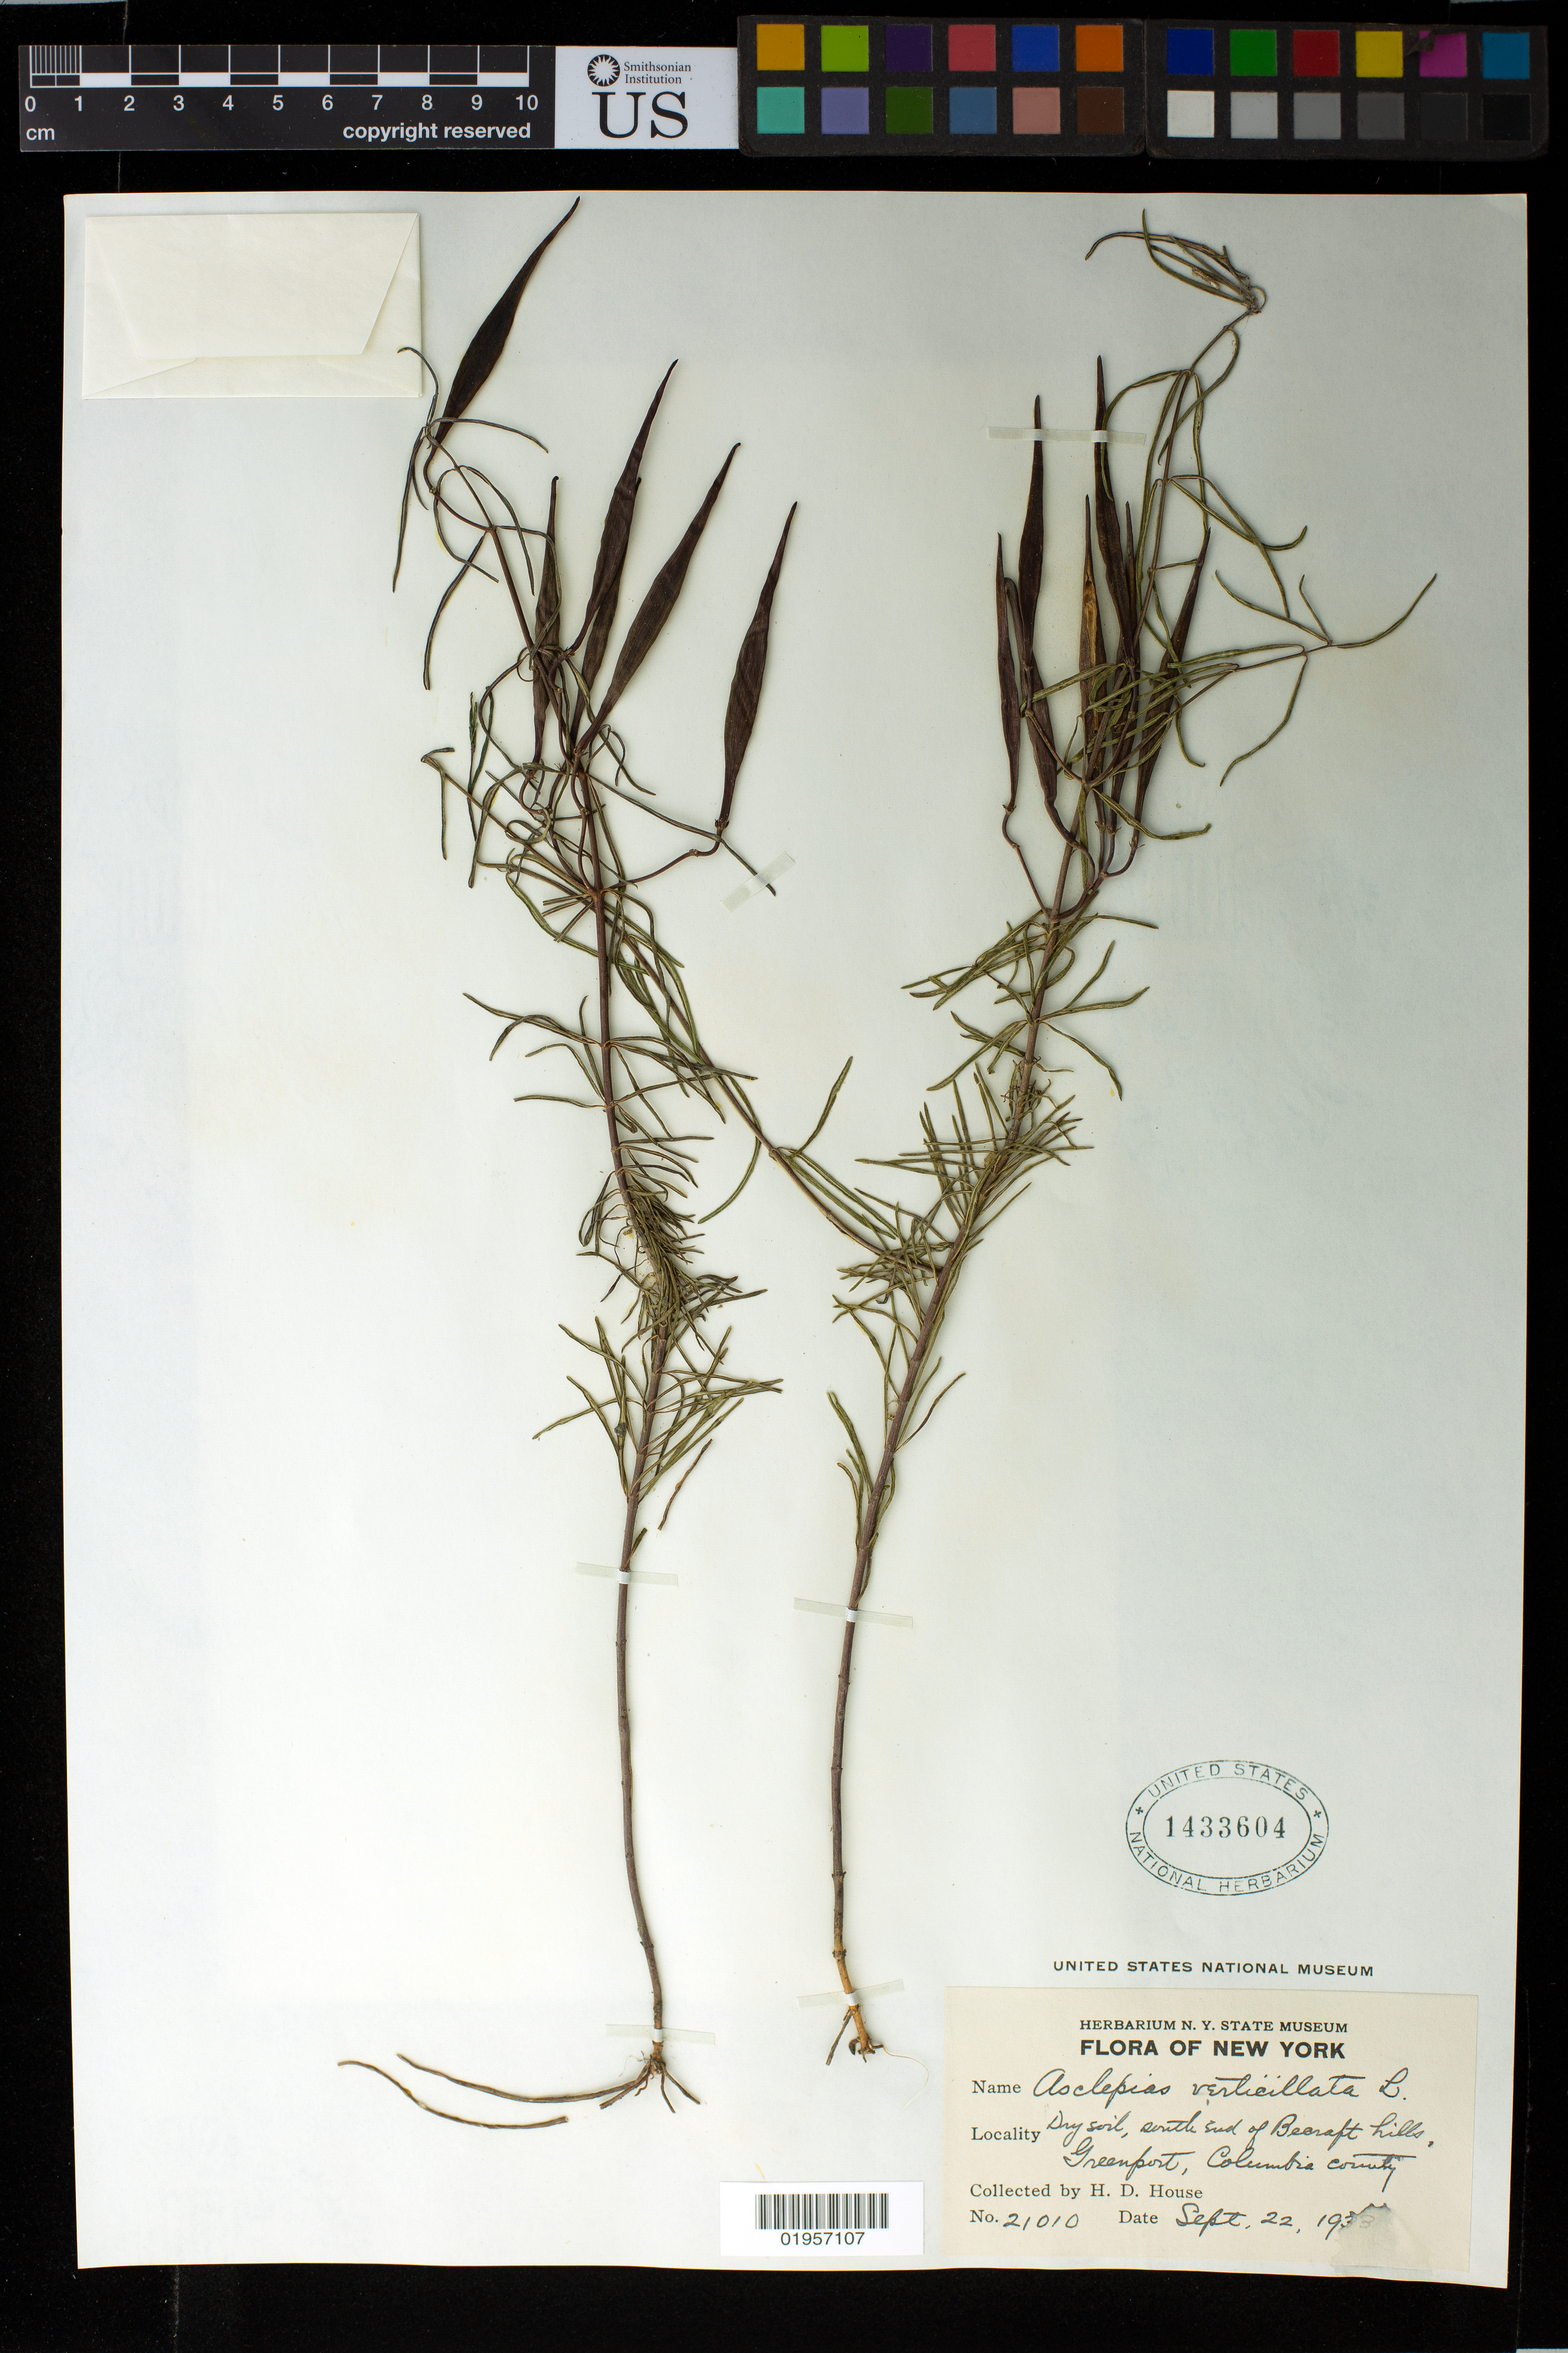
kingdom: Plantae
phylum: Tracheophyta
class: Magnoliopsida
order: Gentianales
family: Apocynaceae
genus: Asclepias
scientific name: Asclepias verticillata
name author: L.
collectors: H. D. House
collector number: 21010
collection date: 1933-09-22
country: United States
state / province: New York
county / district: Columbia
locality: Becraft Hills, Greenport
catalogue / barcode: US 1433604